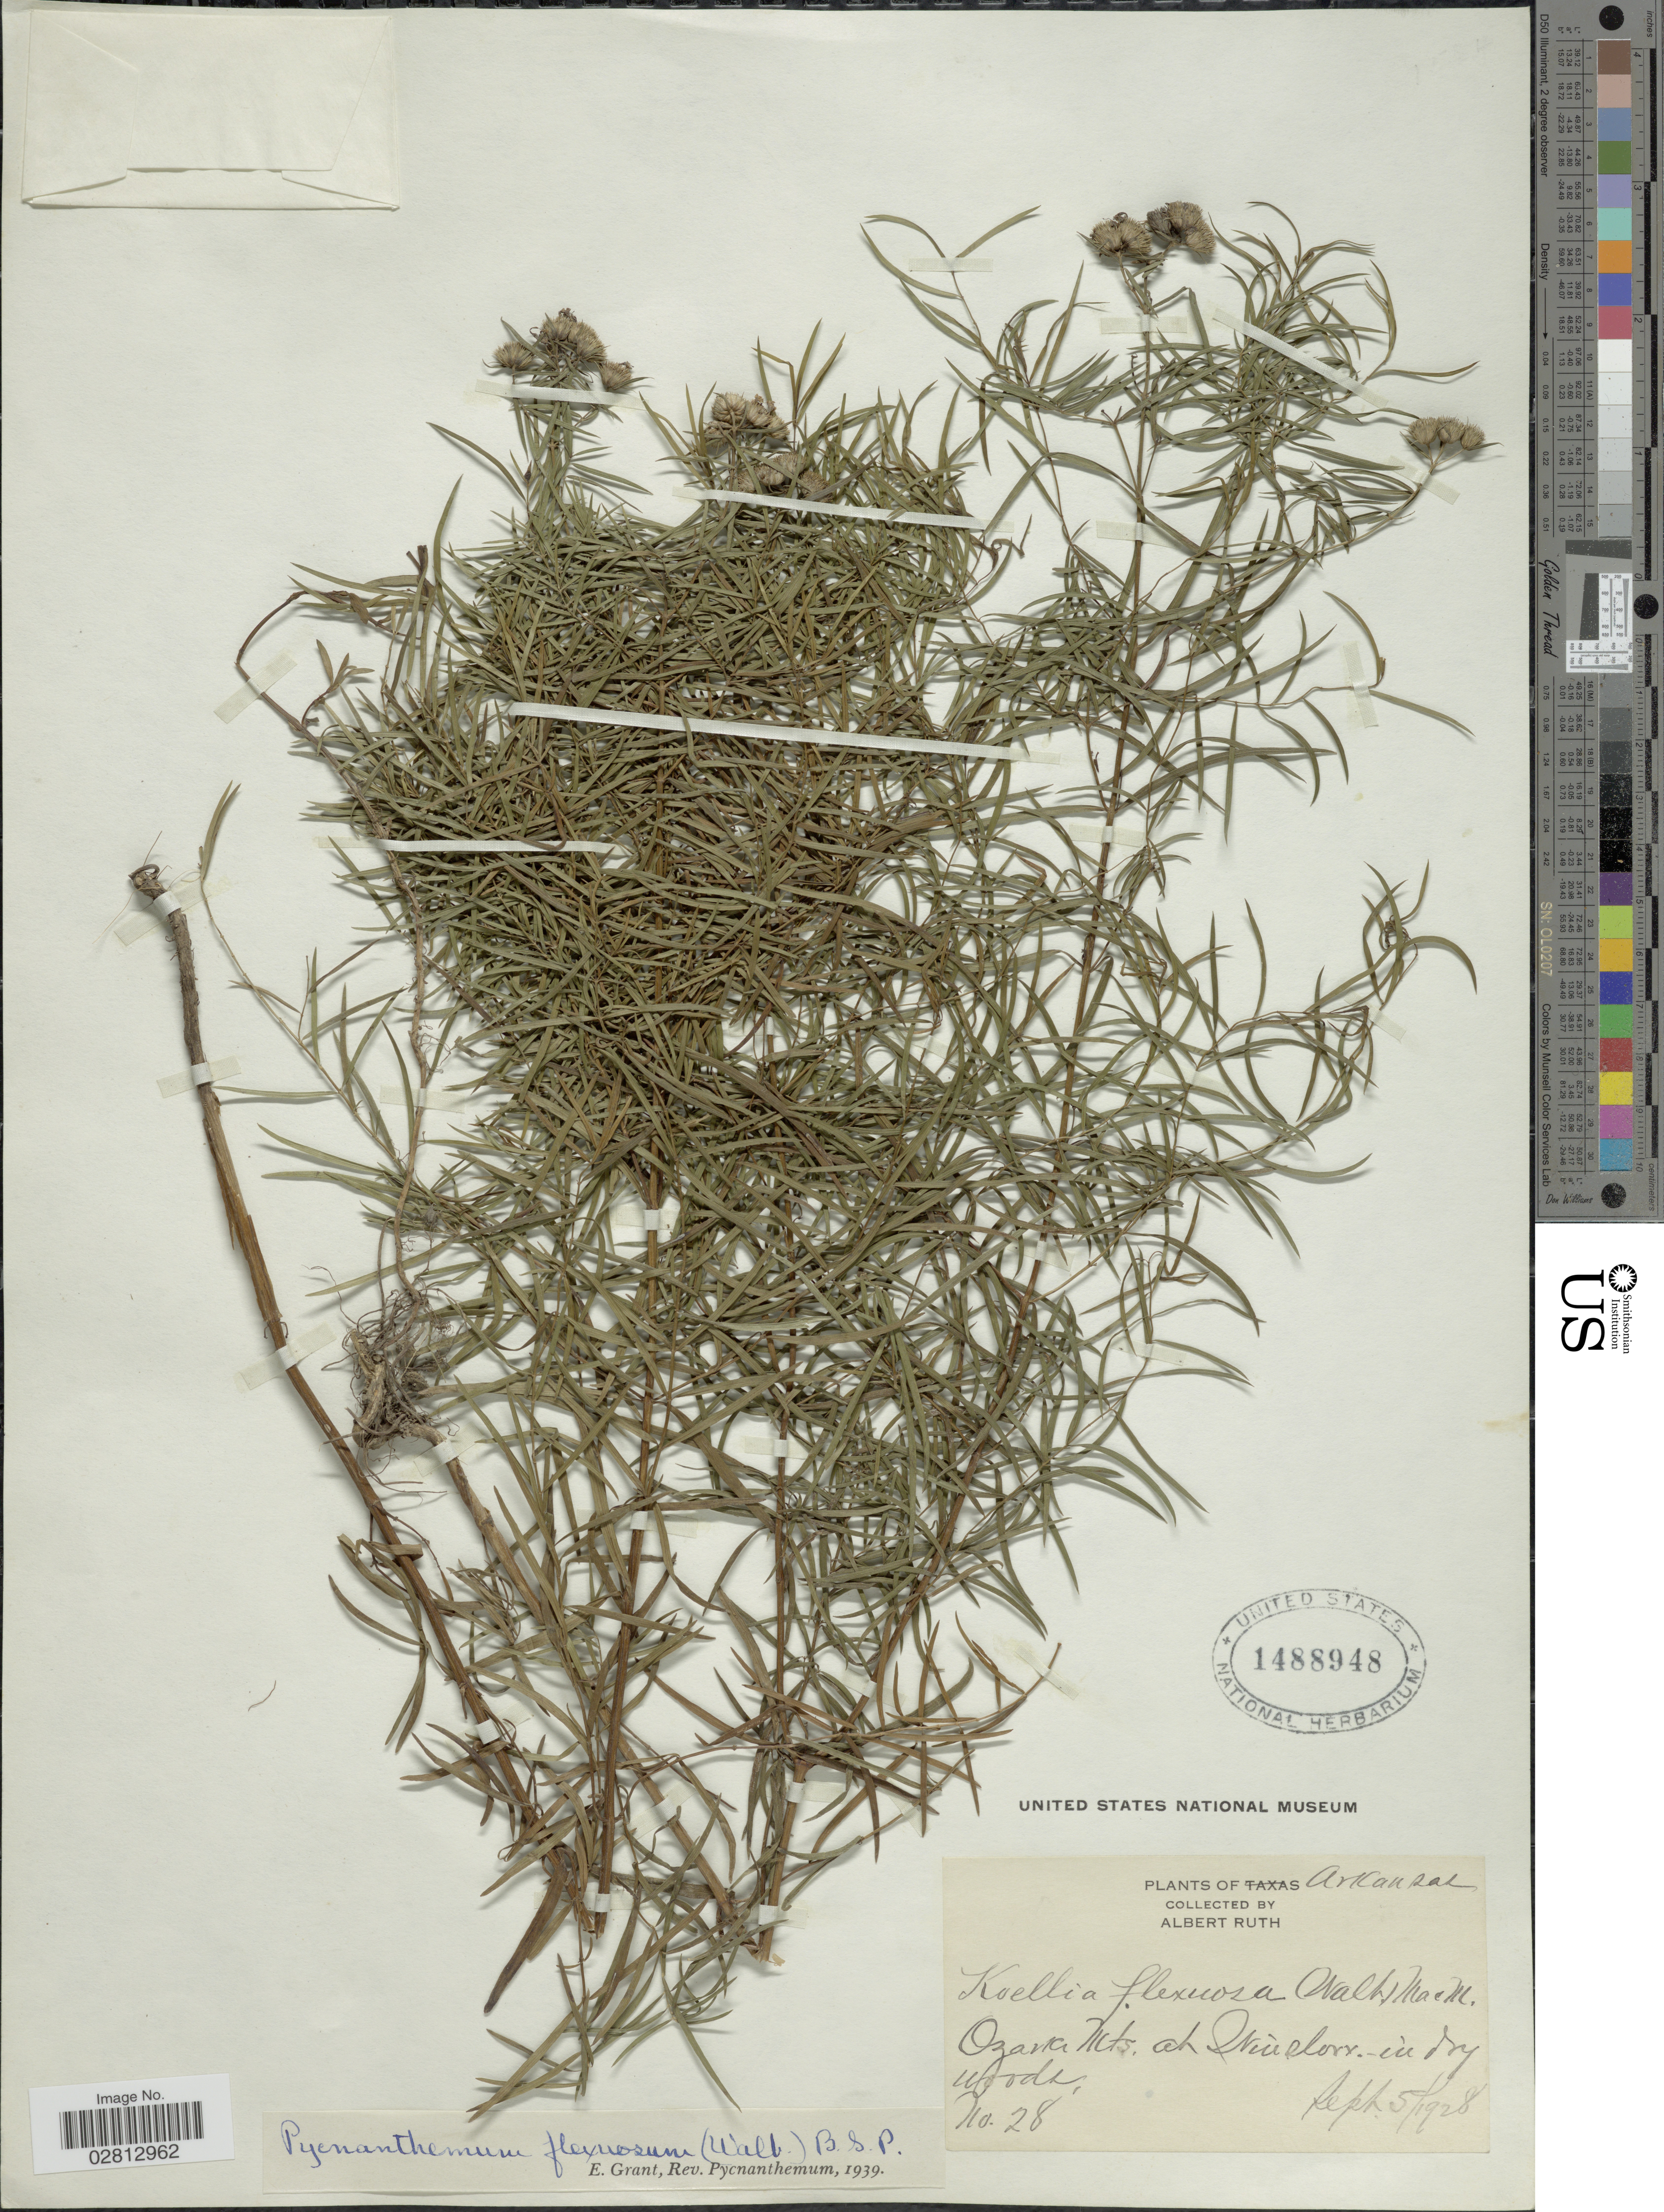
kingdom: Plantae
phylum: Tracheophyta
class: Magnoliopsida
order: Lamiales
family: Lamiaceae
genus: Pycnanthemum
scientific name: Pycnanthemum tenuifolium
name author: Schrad.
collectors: A. Ruth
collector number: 28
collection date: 1928-09-05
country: United States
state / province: Arkansas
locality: Ozarks Mts. at Winslow.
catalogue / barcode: US 1488948